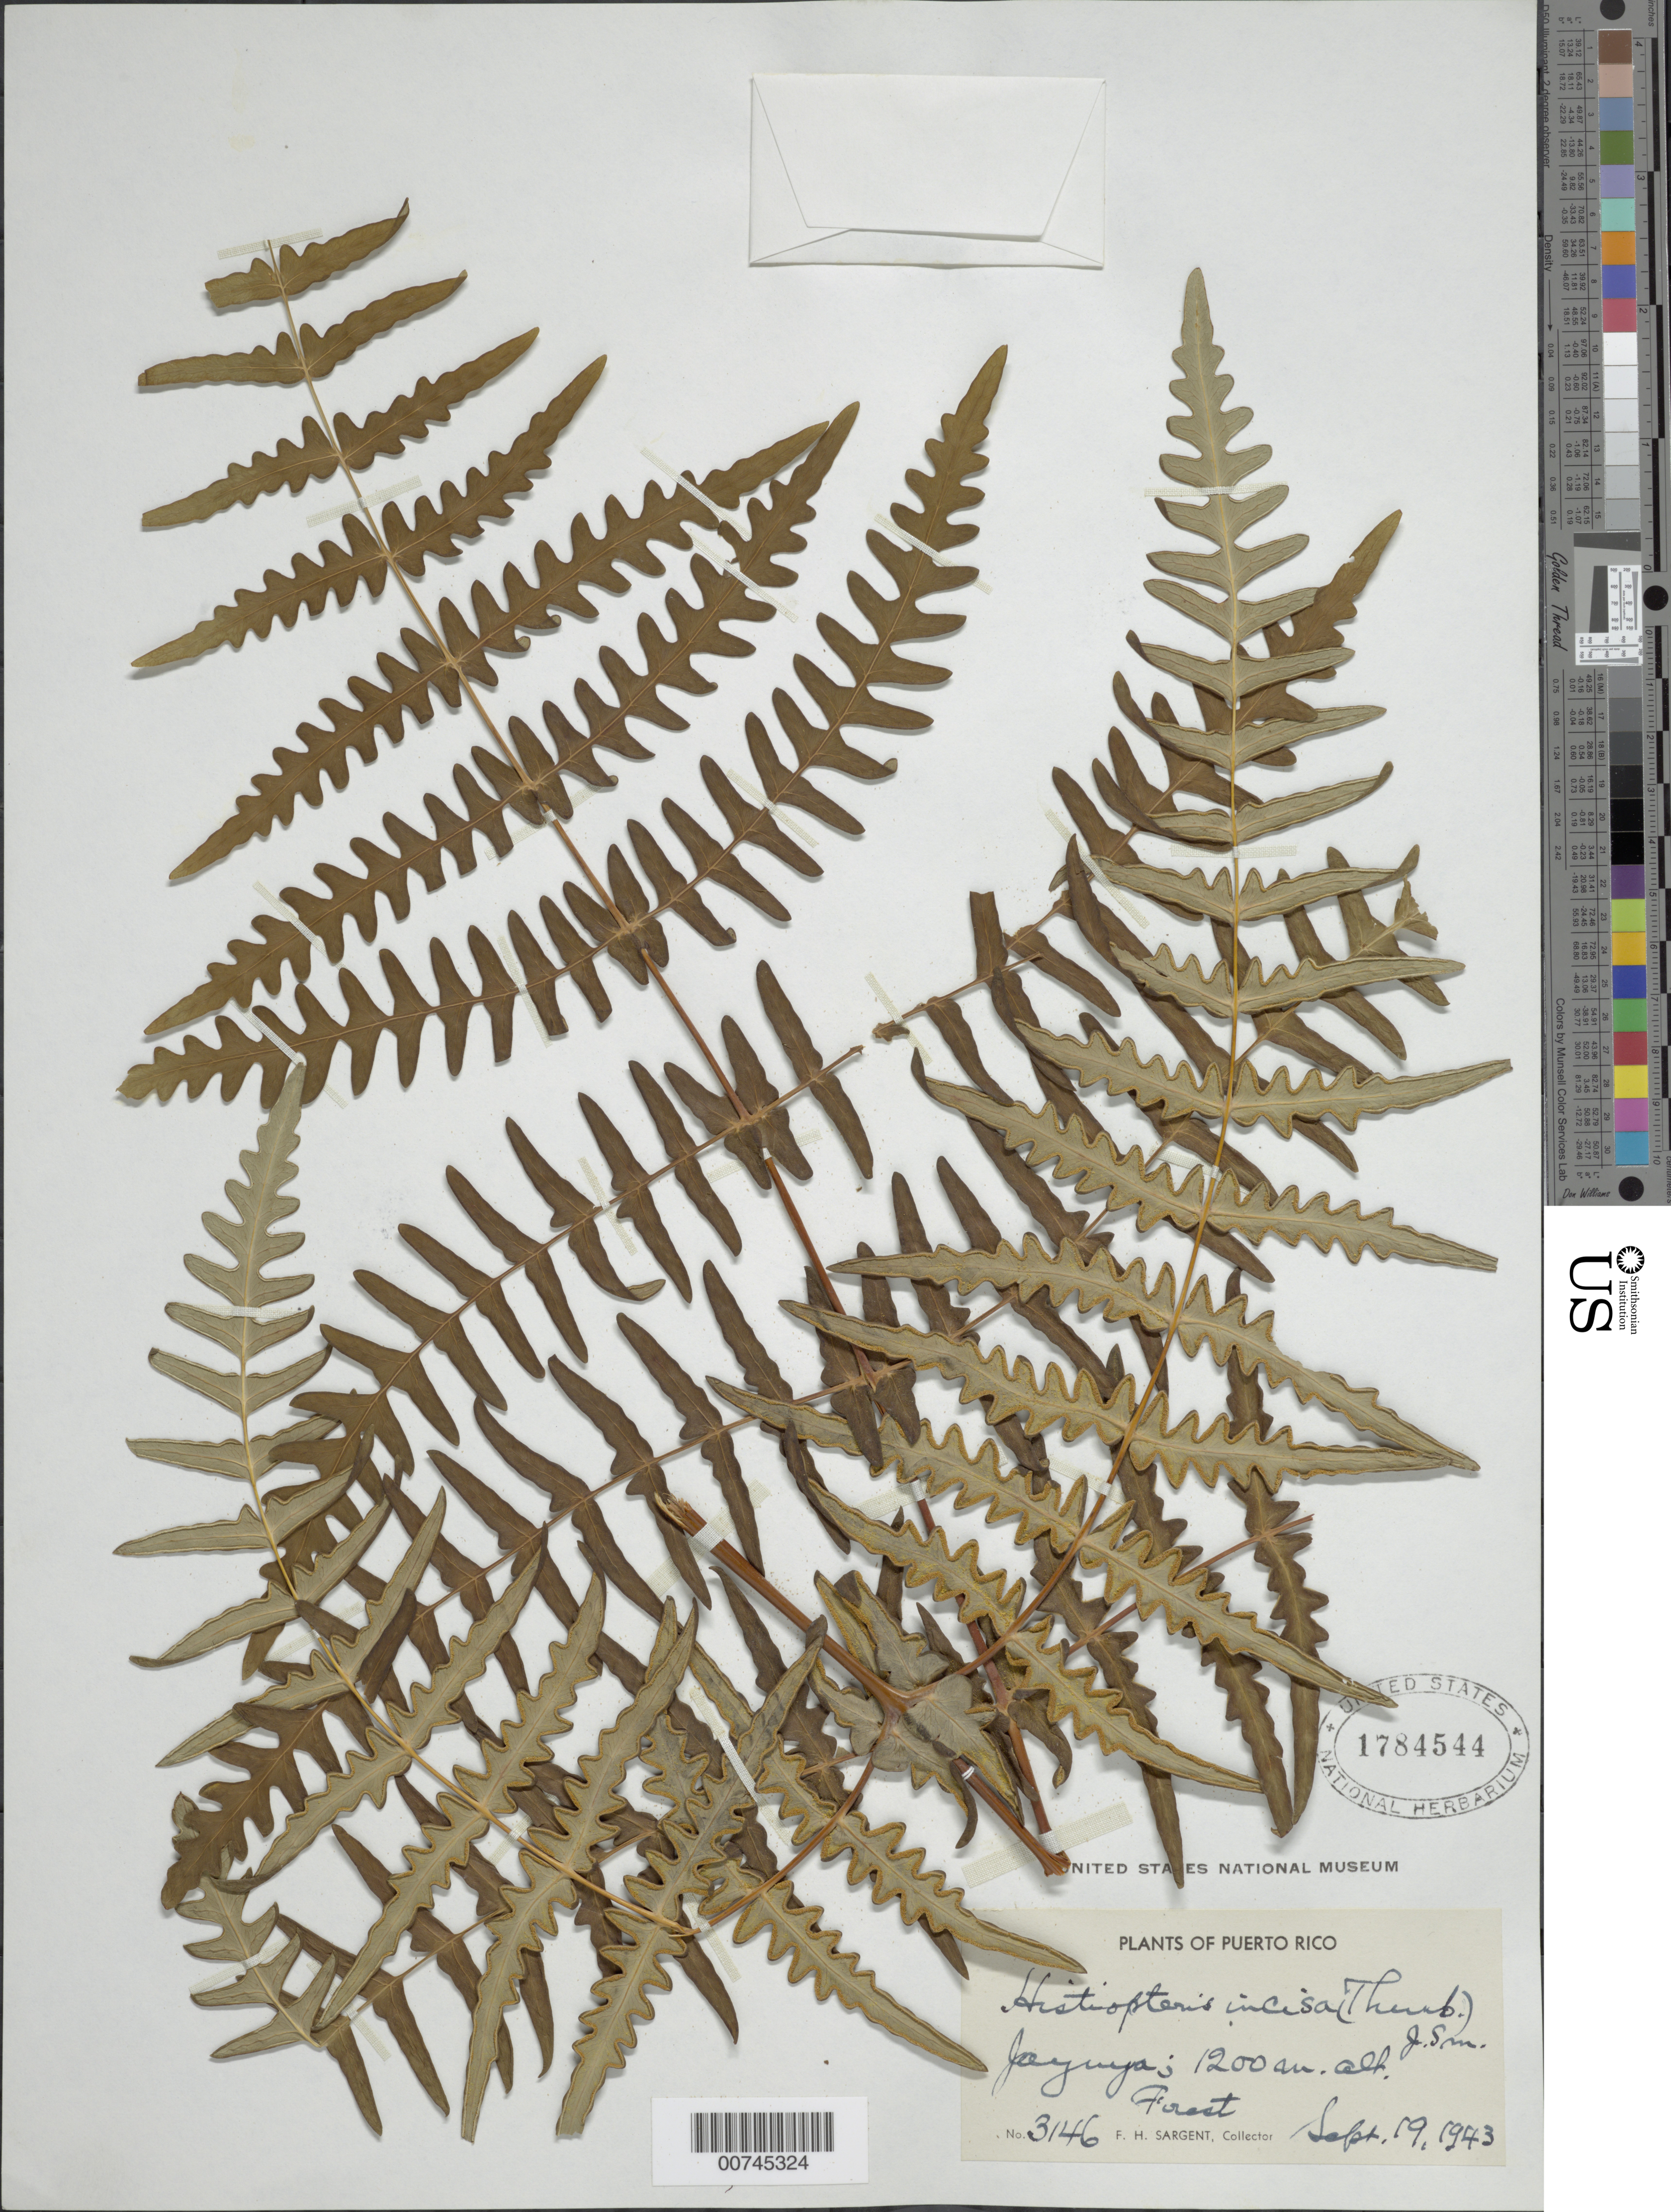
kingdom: Plantae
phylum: Tracheophyta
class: Polypodiopsida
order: Polypodiales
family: Dennstaedtiaceae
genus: Histiopteris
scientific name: Histiopteris incisa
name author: (Thunb.) J. Sm.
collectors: F. H. Sargent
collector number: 3146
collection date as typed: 19 Sep 1943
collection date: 1943-09-19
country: Puerto Rico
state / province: Jayuya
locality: Jayuya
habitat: Forest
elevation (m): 1200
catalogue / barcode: US 1784544